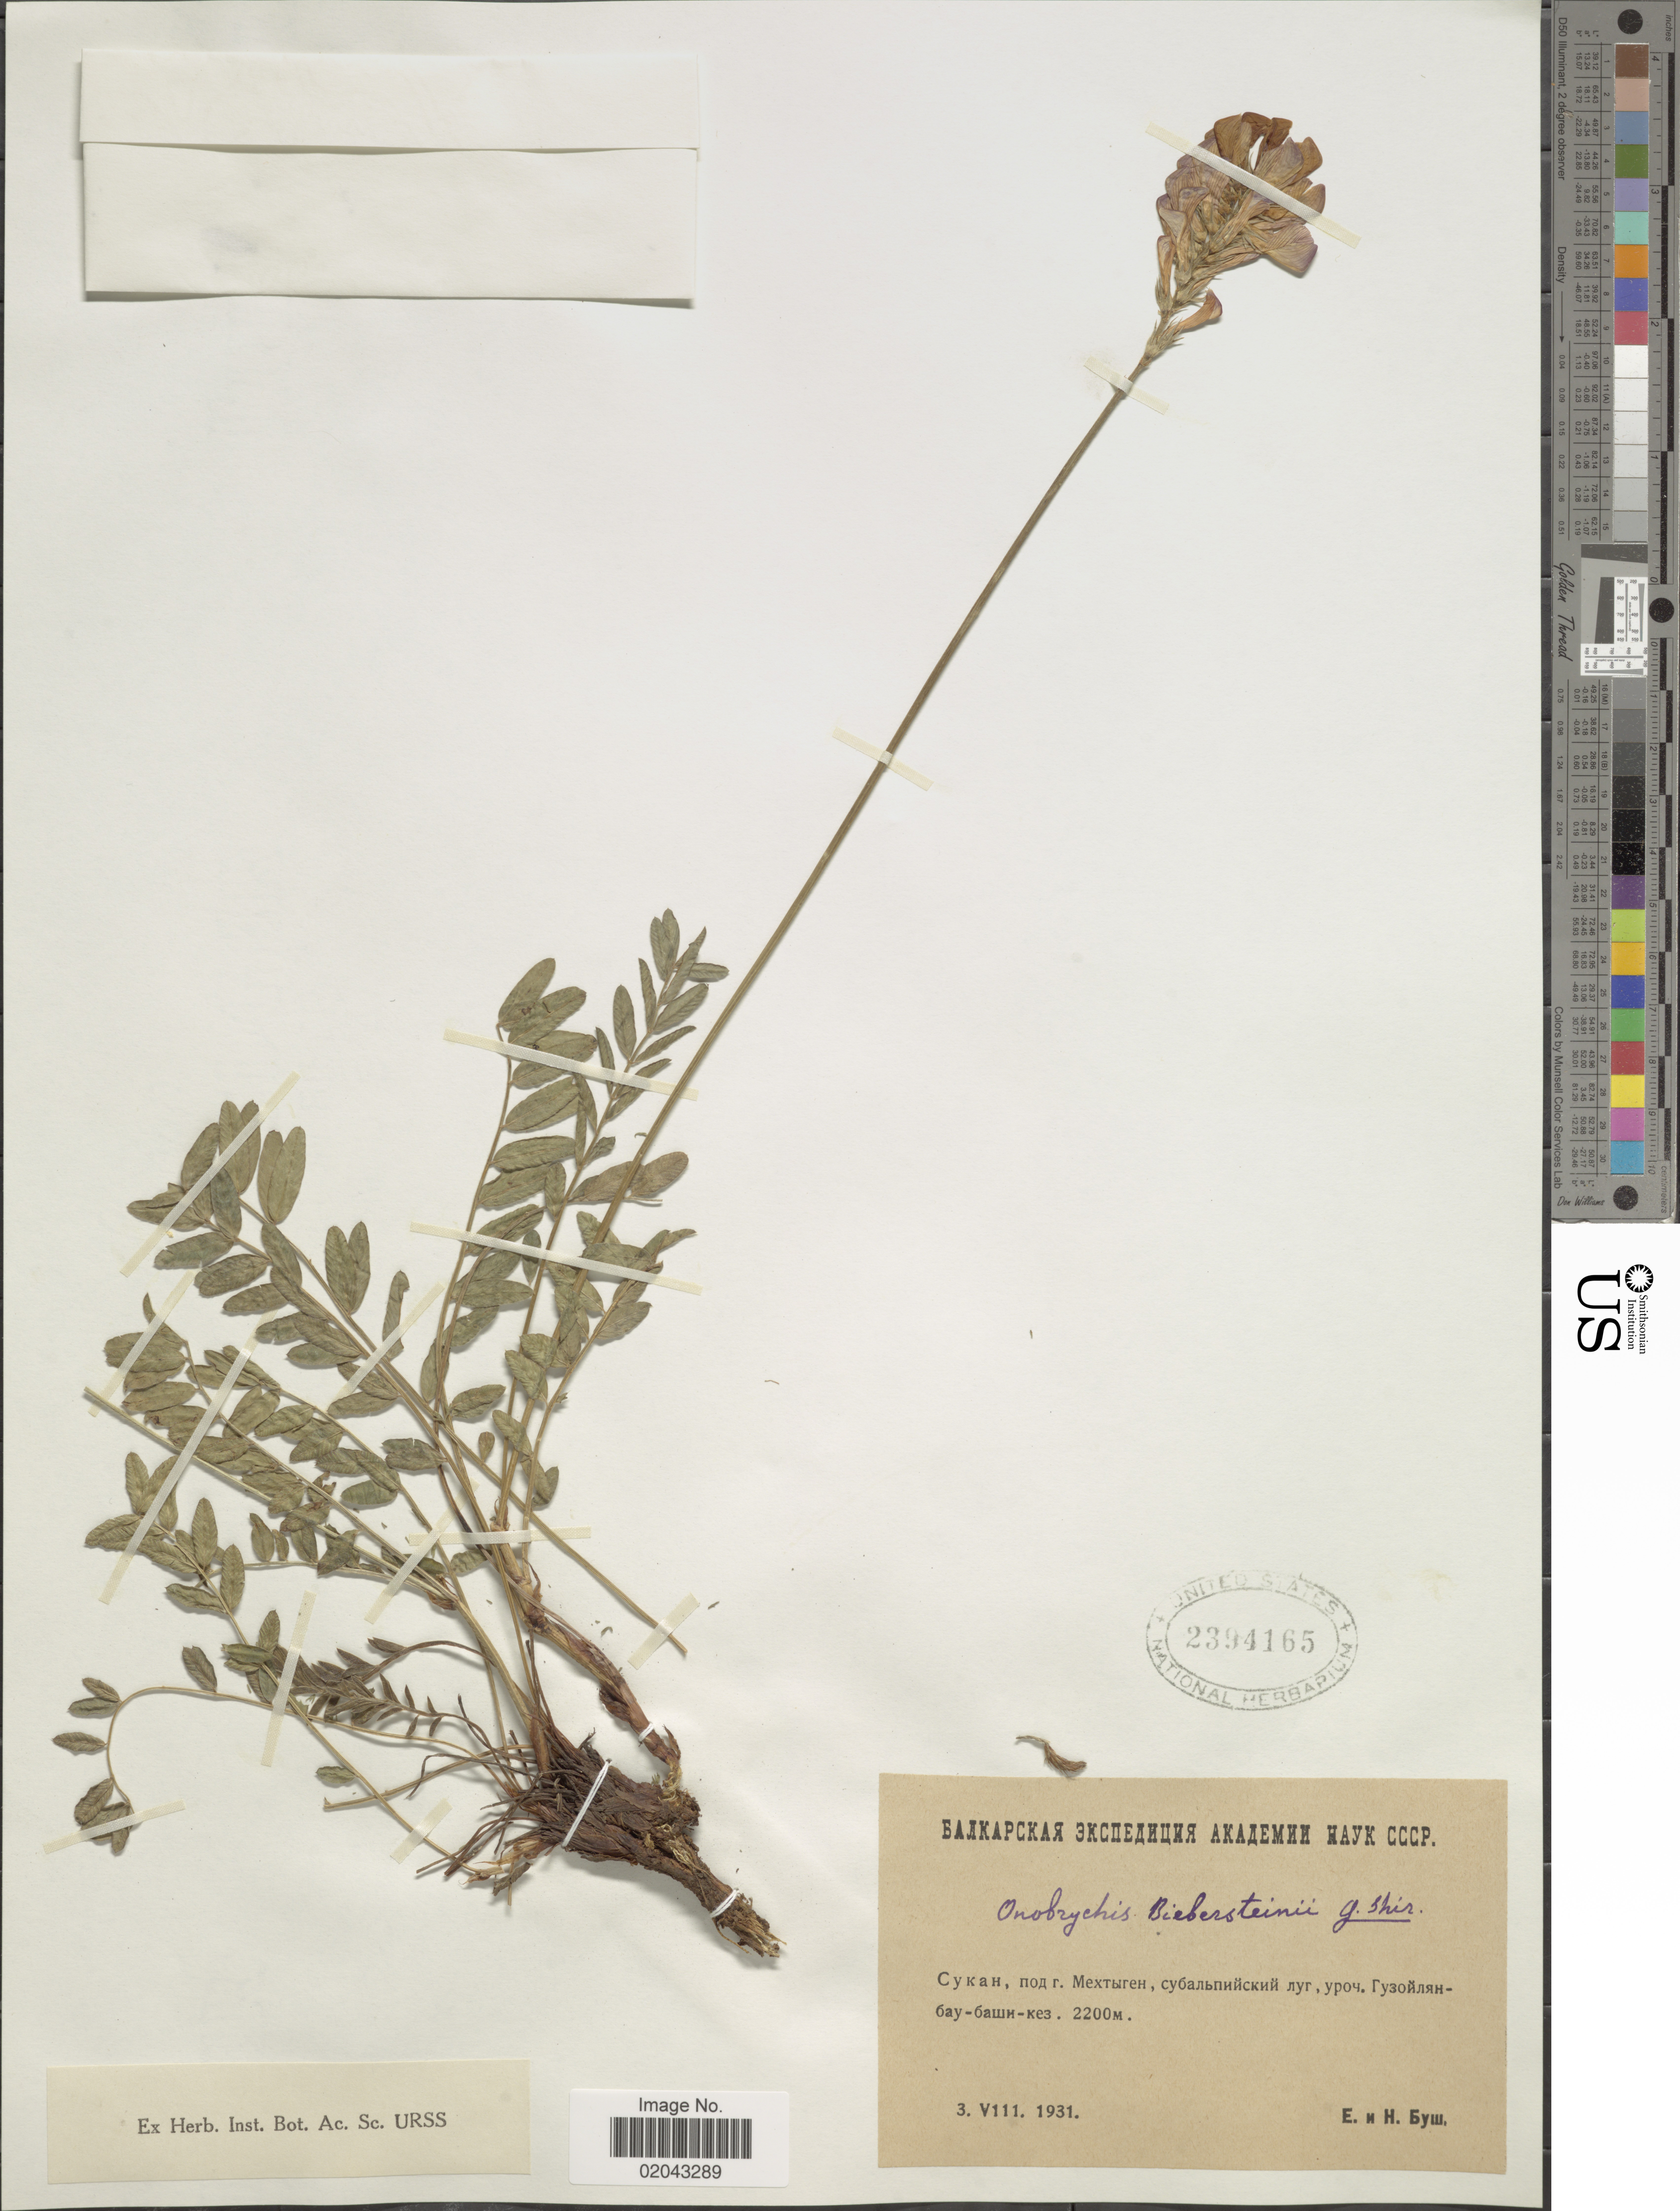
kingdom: Plantae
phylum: Tracheophyta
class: Magnoliopsida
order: Fabales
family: Fabaceae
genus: Onobrychis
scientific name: Onobrychis biebersteinii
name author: Širj.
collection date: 1931-08-03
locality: X.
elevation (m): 2200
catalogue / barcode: US 2394165